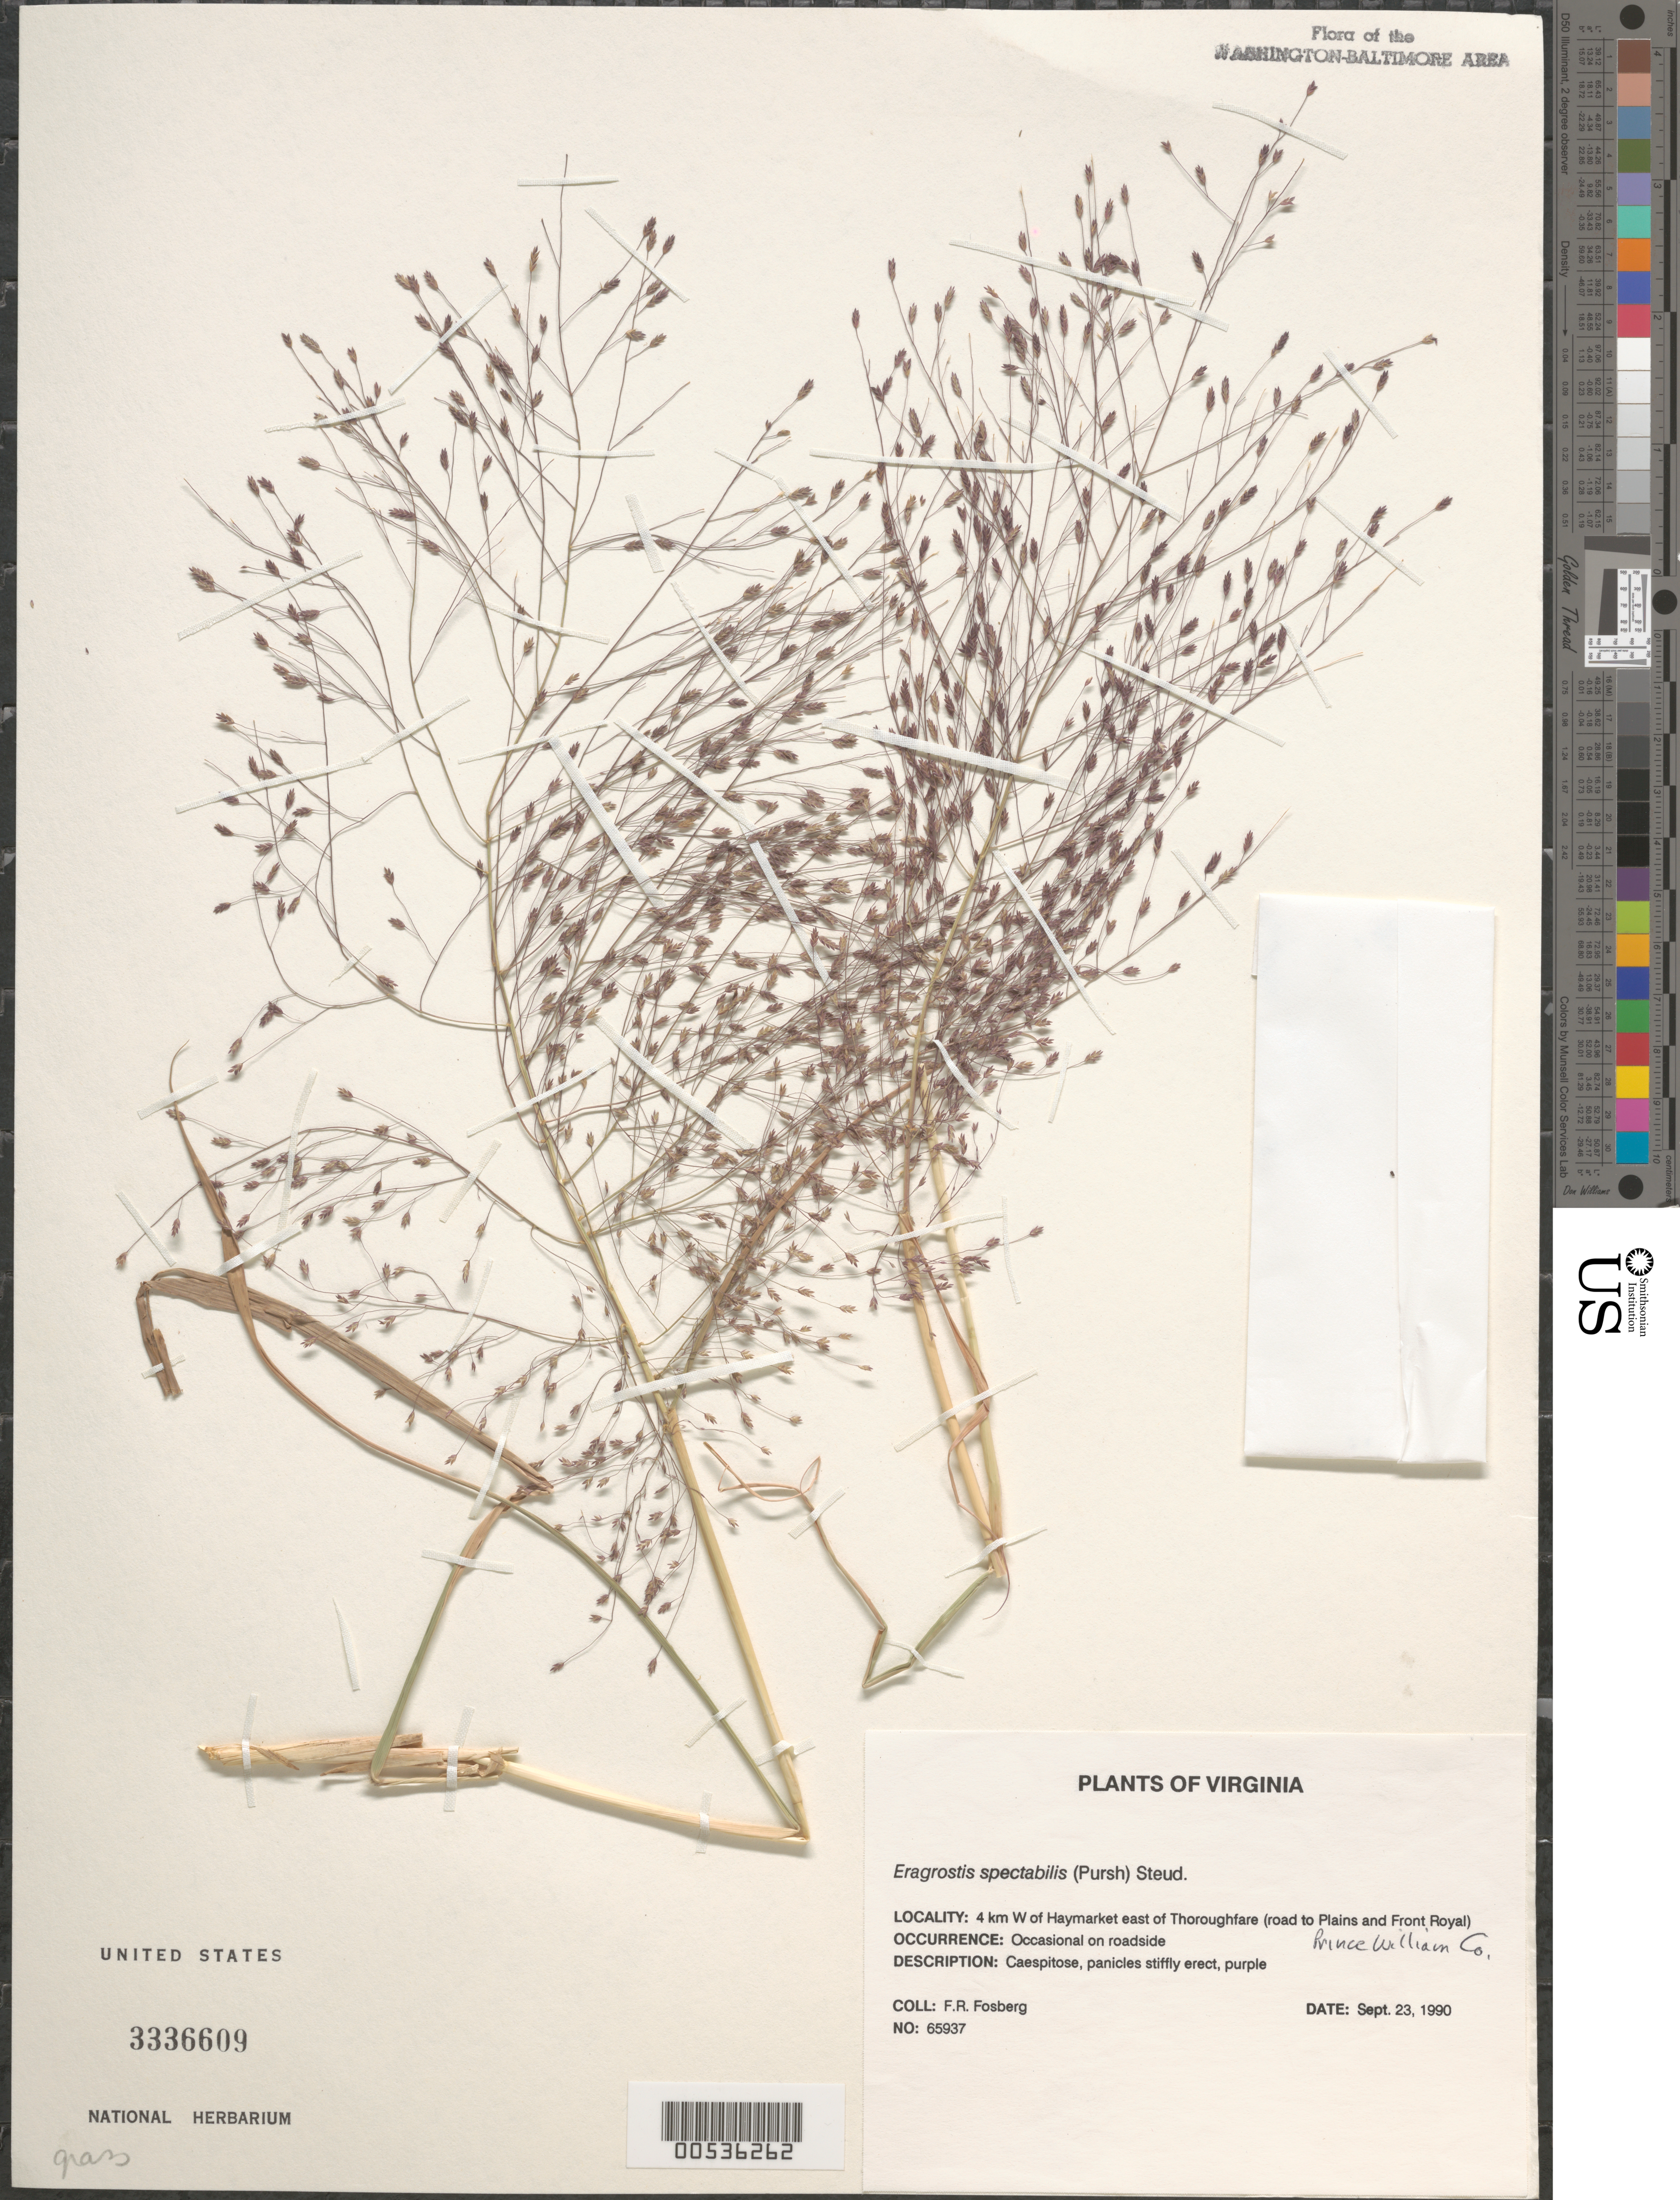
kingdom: Plantae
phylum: Tracheophyta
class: Liliopsida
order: Poales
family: Poaceae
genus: Eragrostis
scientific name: Eragrostis spectabilis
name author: (Pursh) Steud.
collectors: F. R. Fosberg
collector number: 65937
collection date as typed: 23 Sep 1990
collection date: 1990-09-23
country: United States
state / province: Virginia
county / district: Prince William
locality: W of Haymarket, E of Thorofare (road to Plains and front Royal)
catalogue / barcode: US 3336609